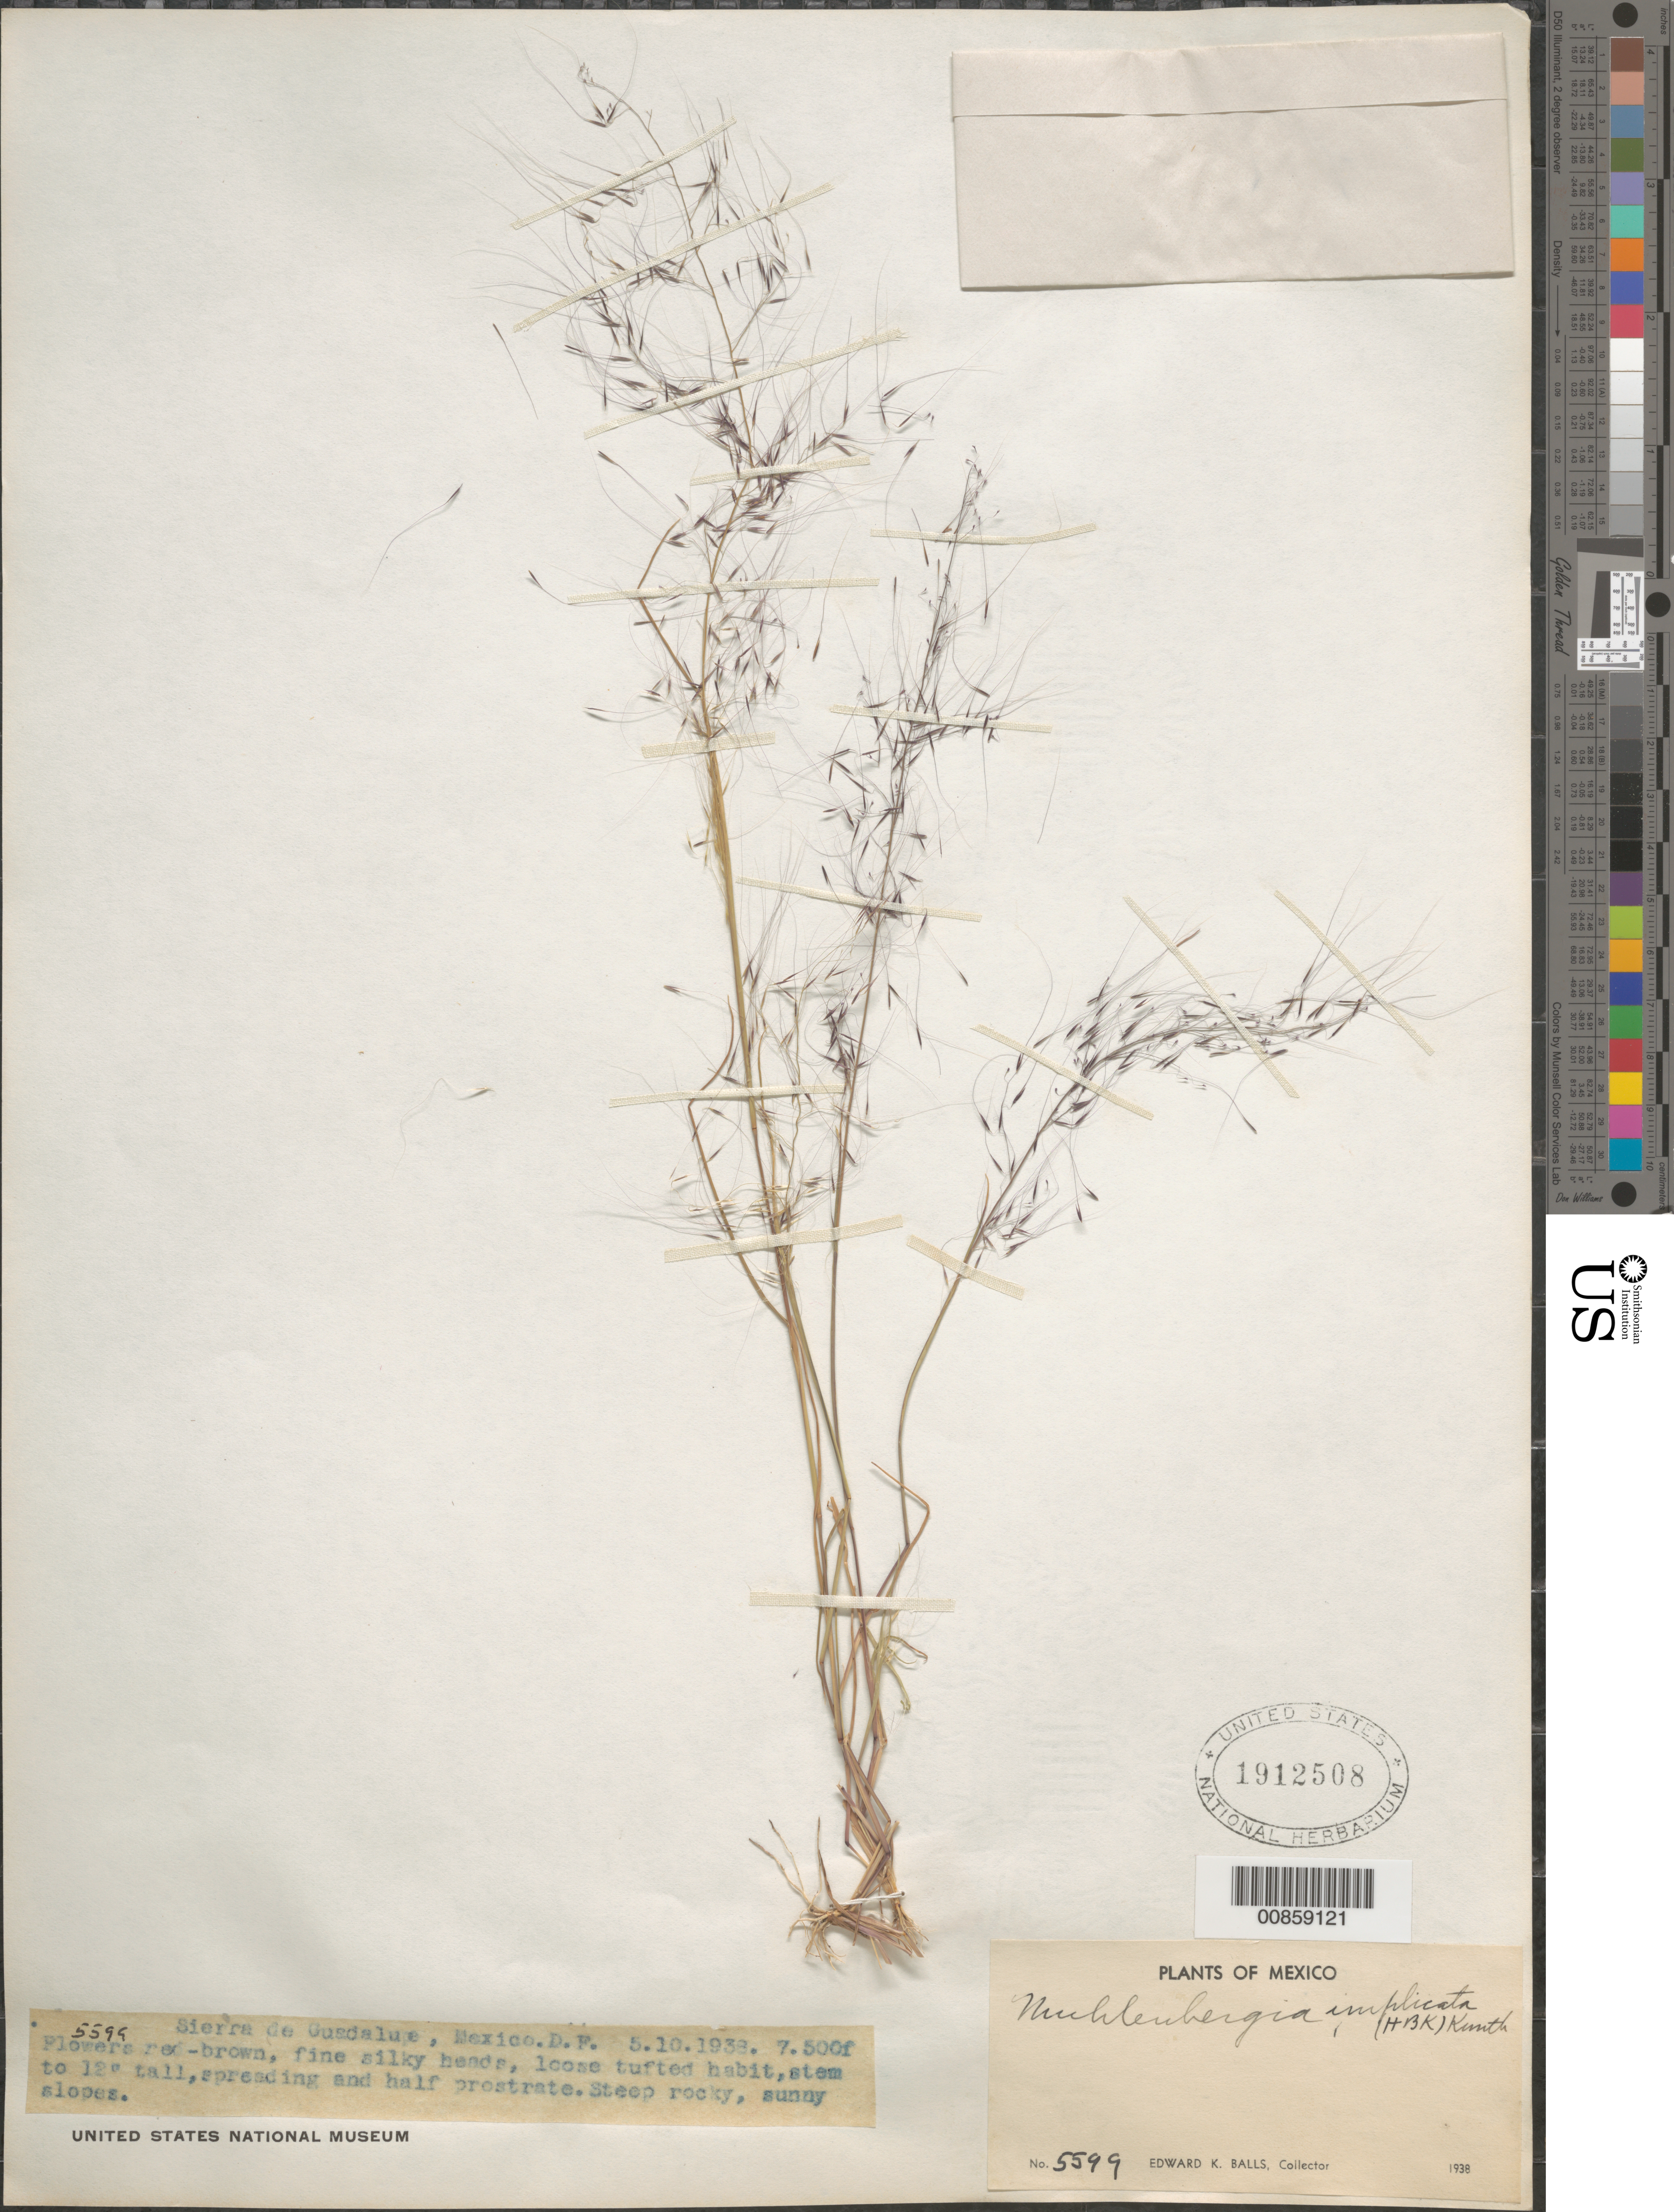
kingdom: Plantae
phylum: Tracheophyta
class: Liliopsida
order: Poales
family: Poaceae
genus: Muhlenbergia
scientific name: Muhlenbergia implicata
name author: (Kunth) Trin.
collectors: E. K. Balls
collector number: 5599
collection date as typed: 05 Oct 1938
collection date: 1938-10-05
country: Mexico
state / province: México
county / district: Ecatepec de Morelos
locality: Sierra de Guadalupe W San Cristóbal Ecatepec, mpio. Ecatepec de Morelos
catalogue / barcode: US 1912508